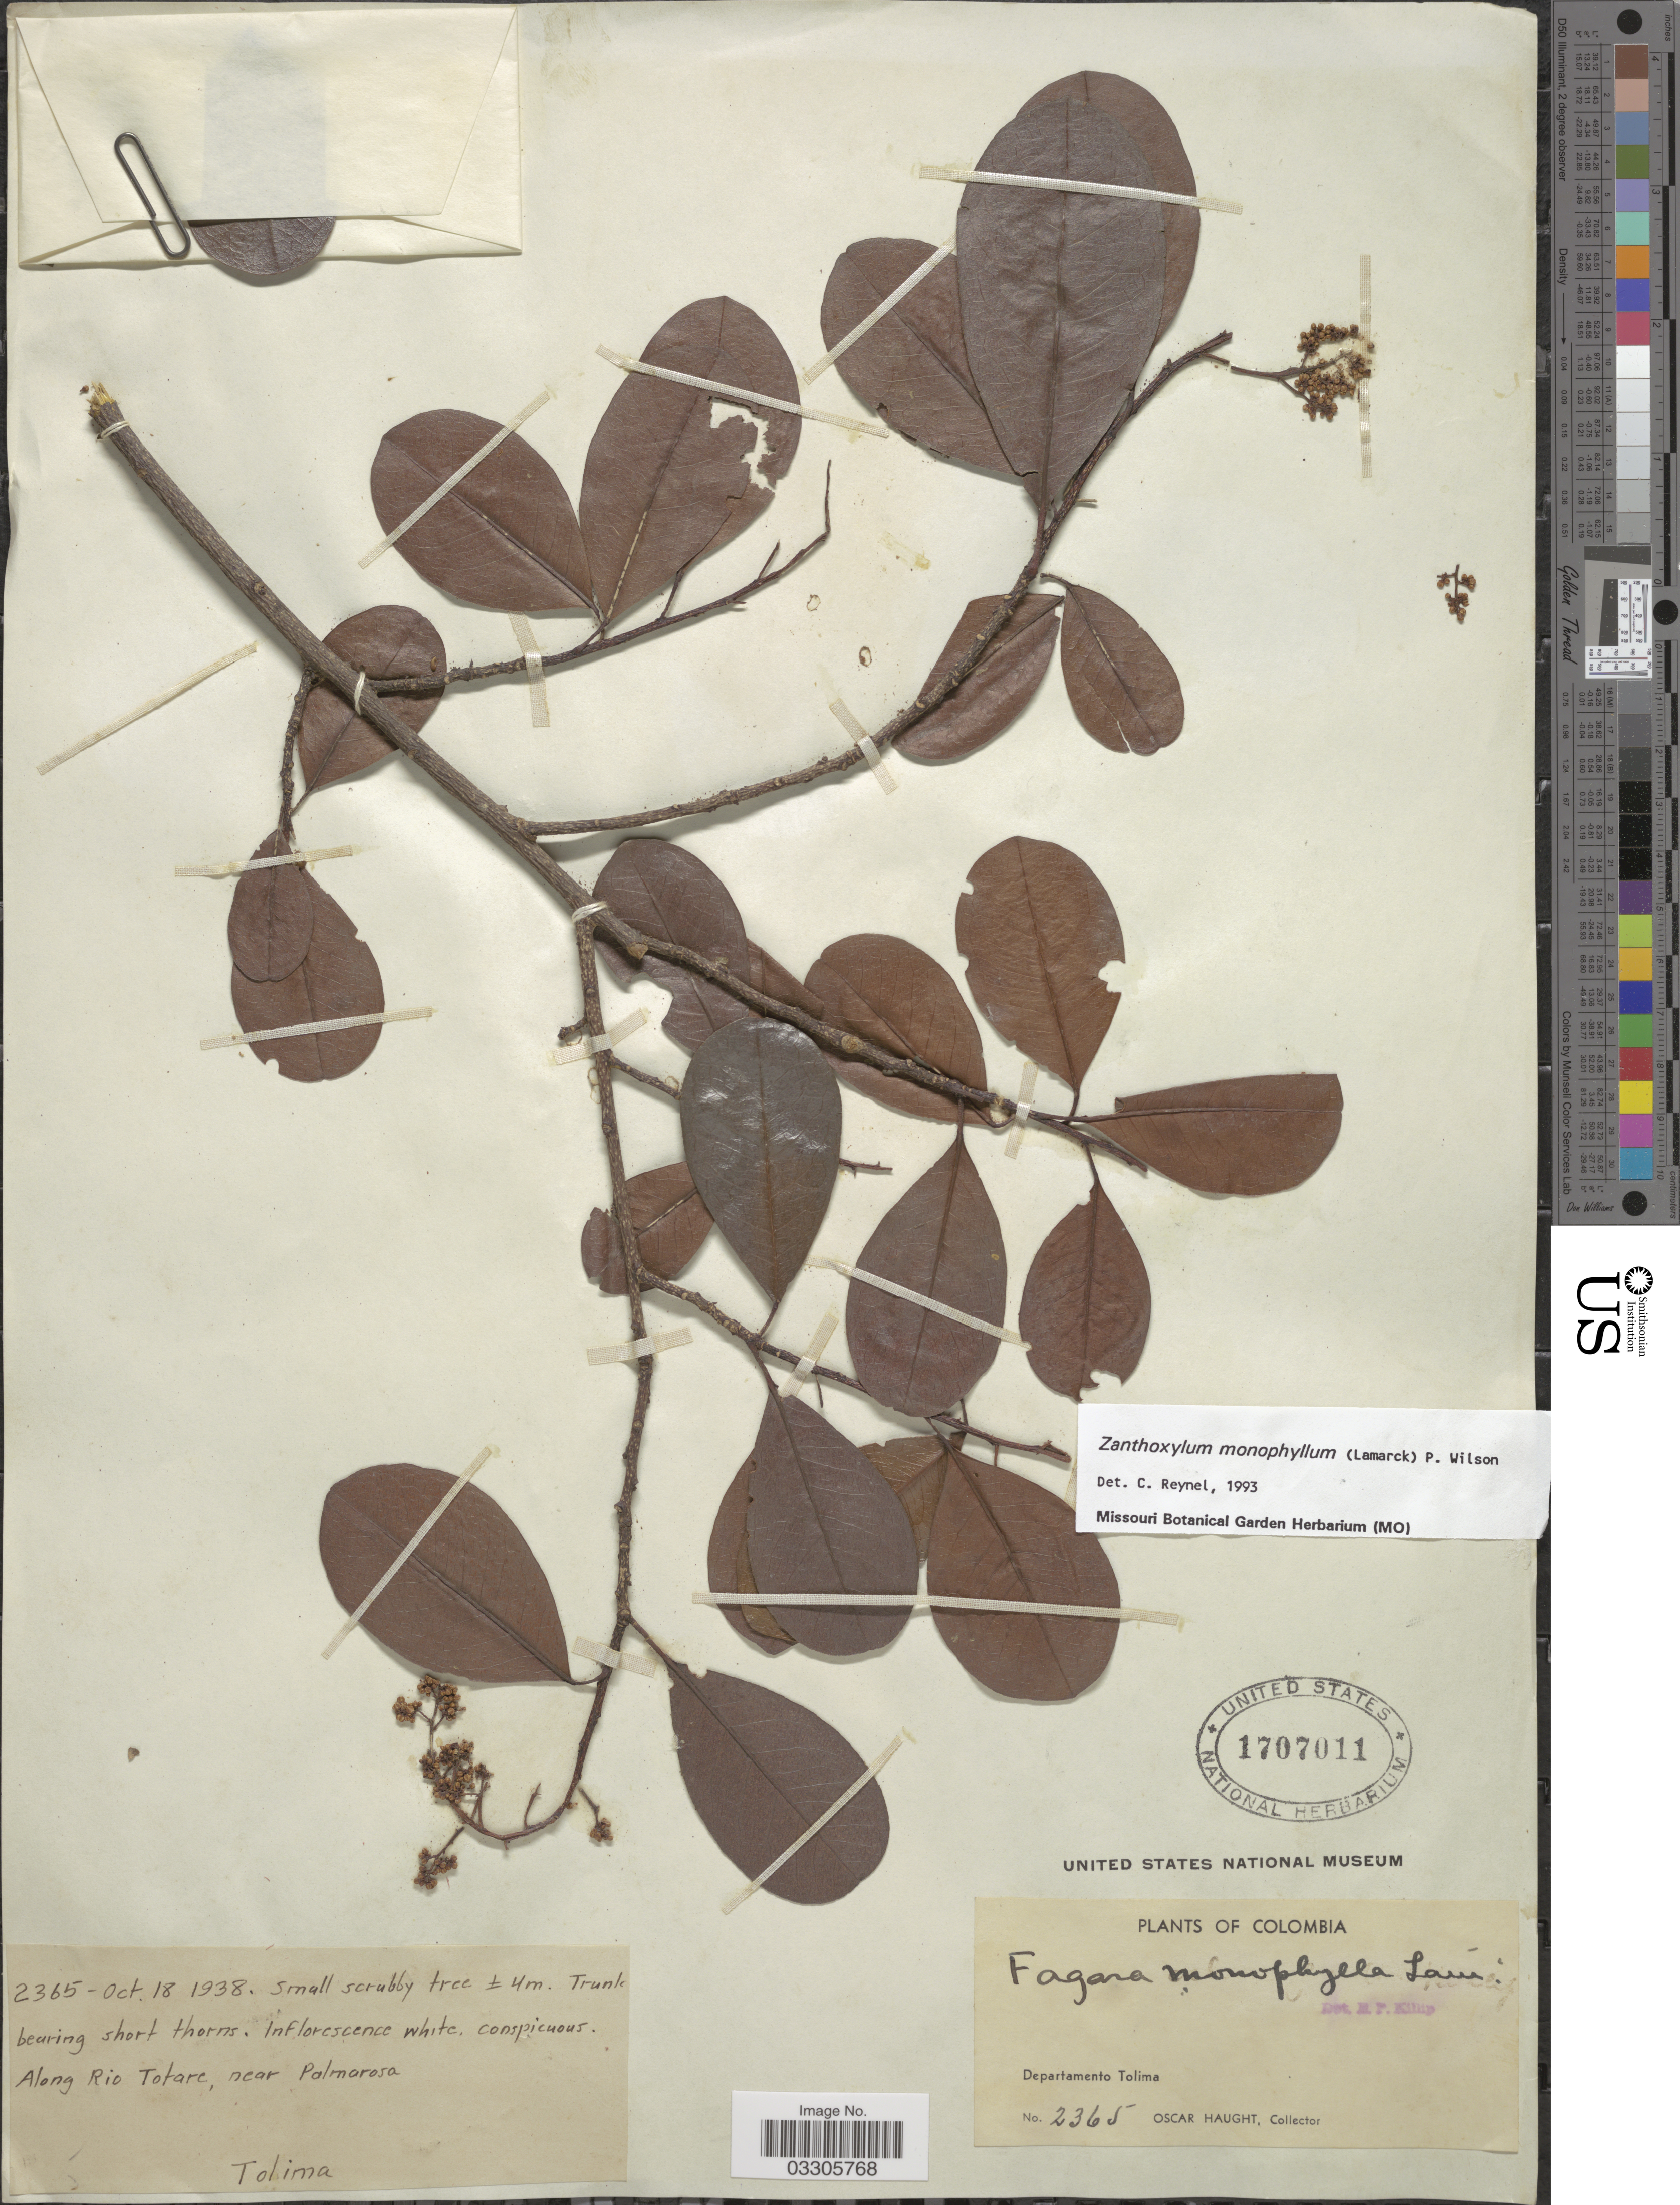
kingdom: Plantae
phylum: Tracheophyta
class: Magnoliopsida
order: Sapindales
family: Rutaceae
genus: Zanthoxylum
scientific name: Zanthoxylum monophyllum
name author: (Lam.) P. Wilson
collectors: O. L. Haught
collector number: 2365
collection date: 1938-10-18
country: Colombia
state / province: Tolima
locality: Along Rio Totare, near Palmarosa, Departamento Tolima.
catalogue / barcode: US 1707011